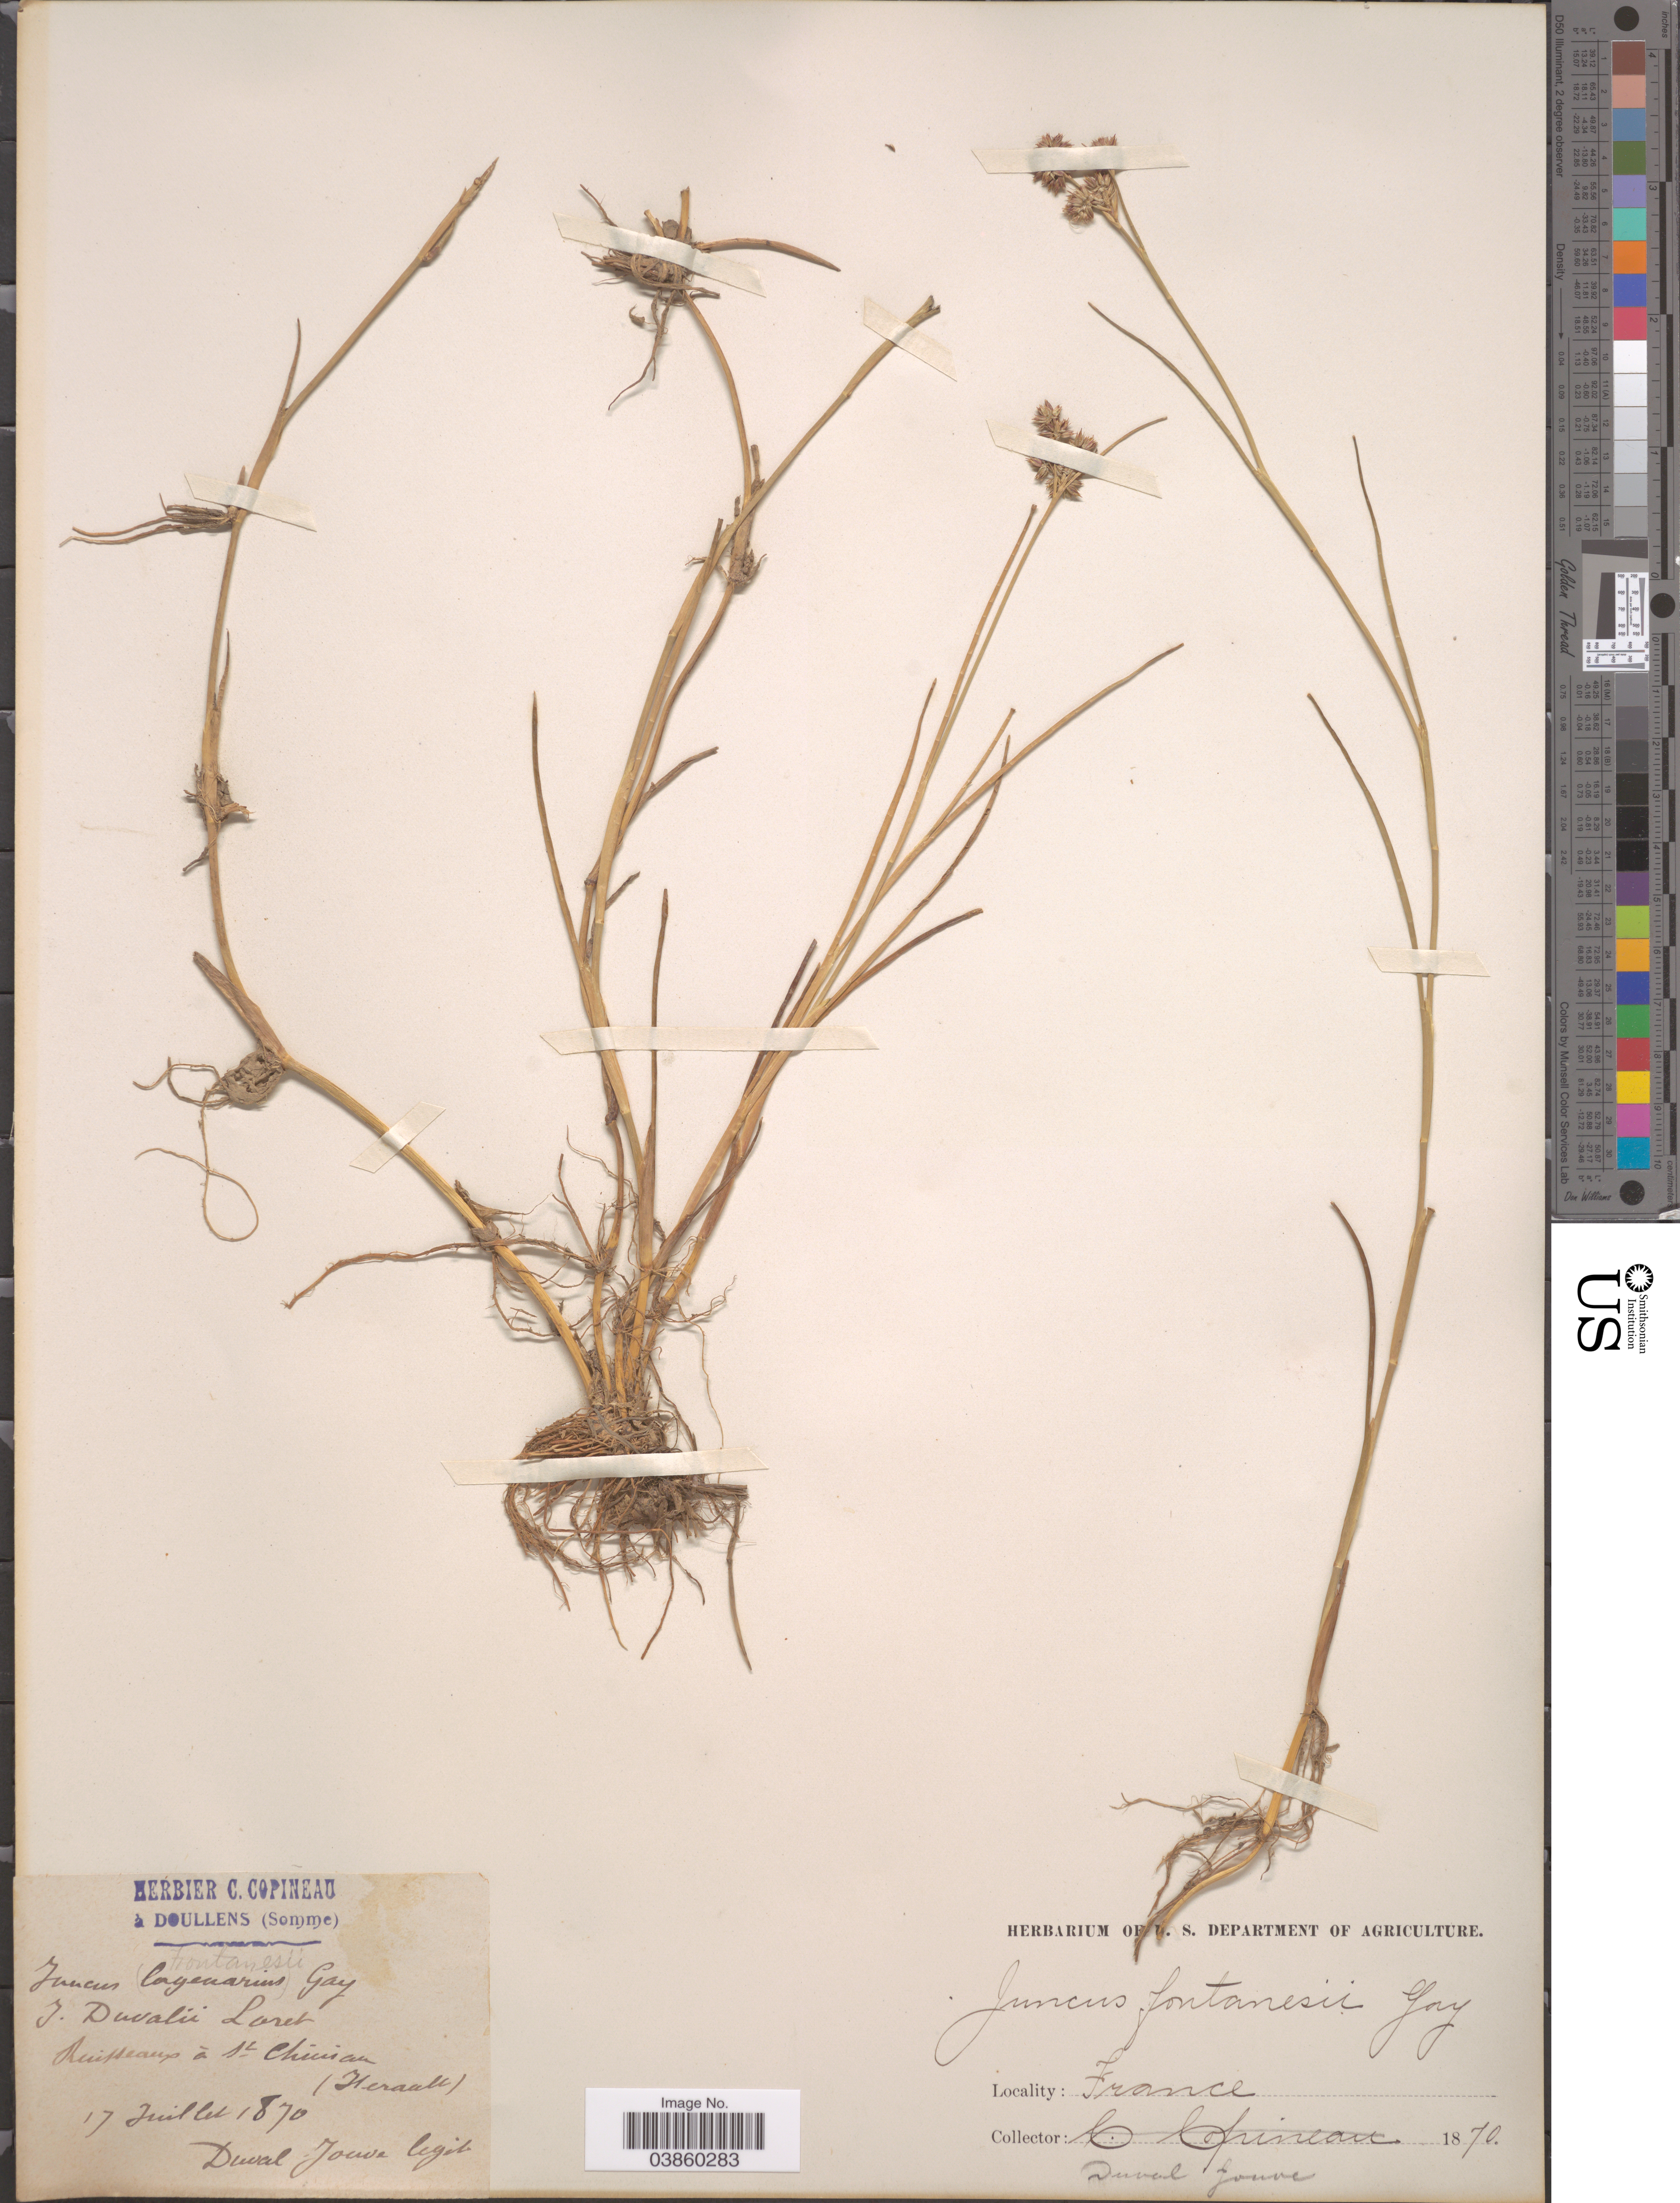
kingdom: Plantae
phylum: Tracheophyta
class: Liliopsida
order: Poales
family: Juncaceae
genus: Juncus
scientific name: Juncus fontanesii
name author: J. Gay ex Laharpe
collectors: J. Duval-Jouve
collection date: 1870-07-17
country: France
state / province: Occitanie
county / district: Hérault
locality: Ruisseaux à St. Chinian (Herault).